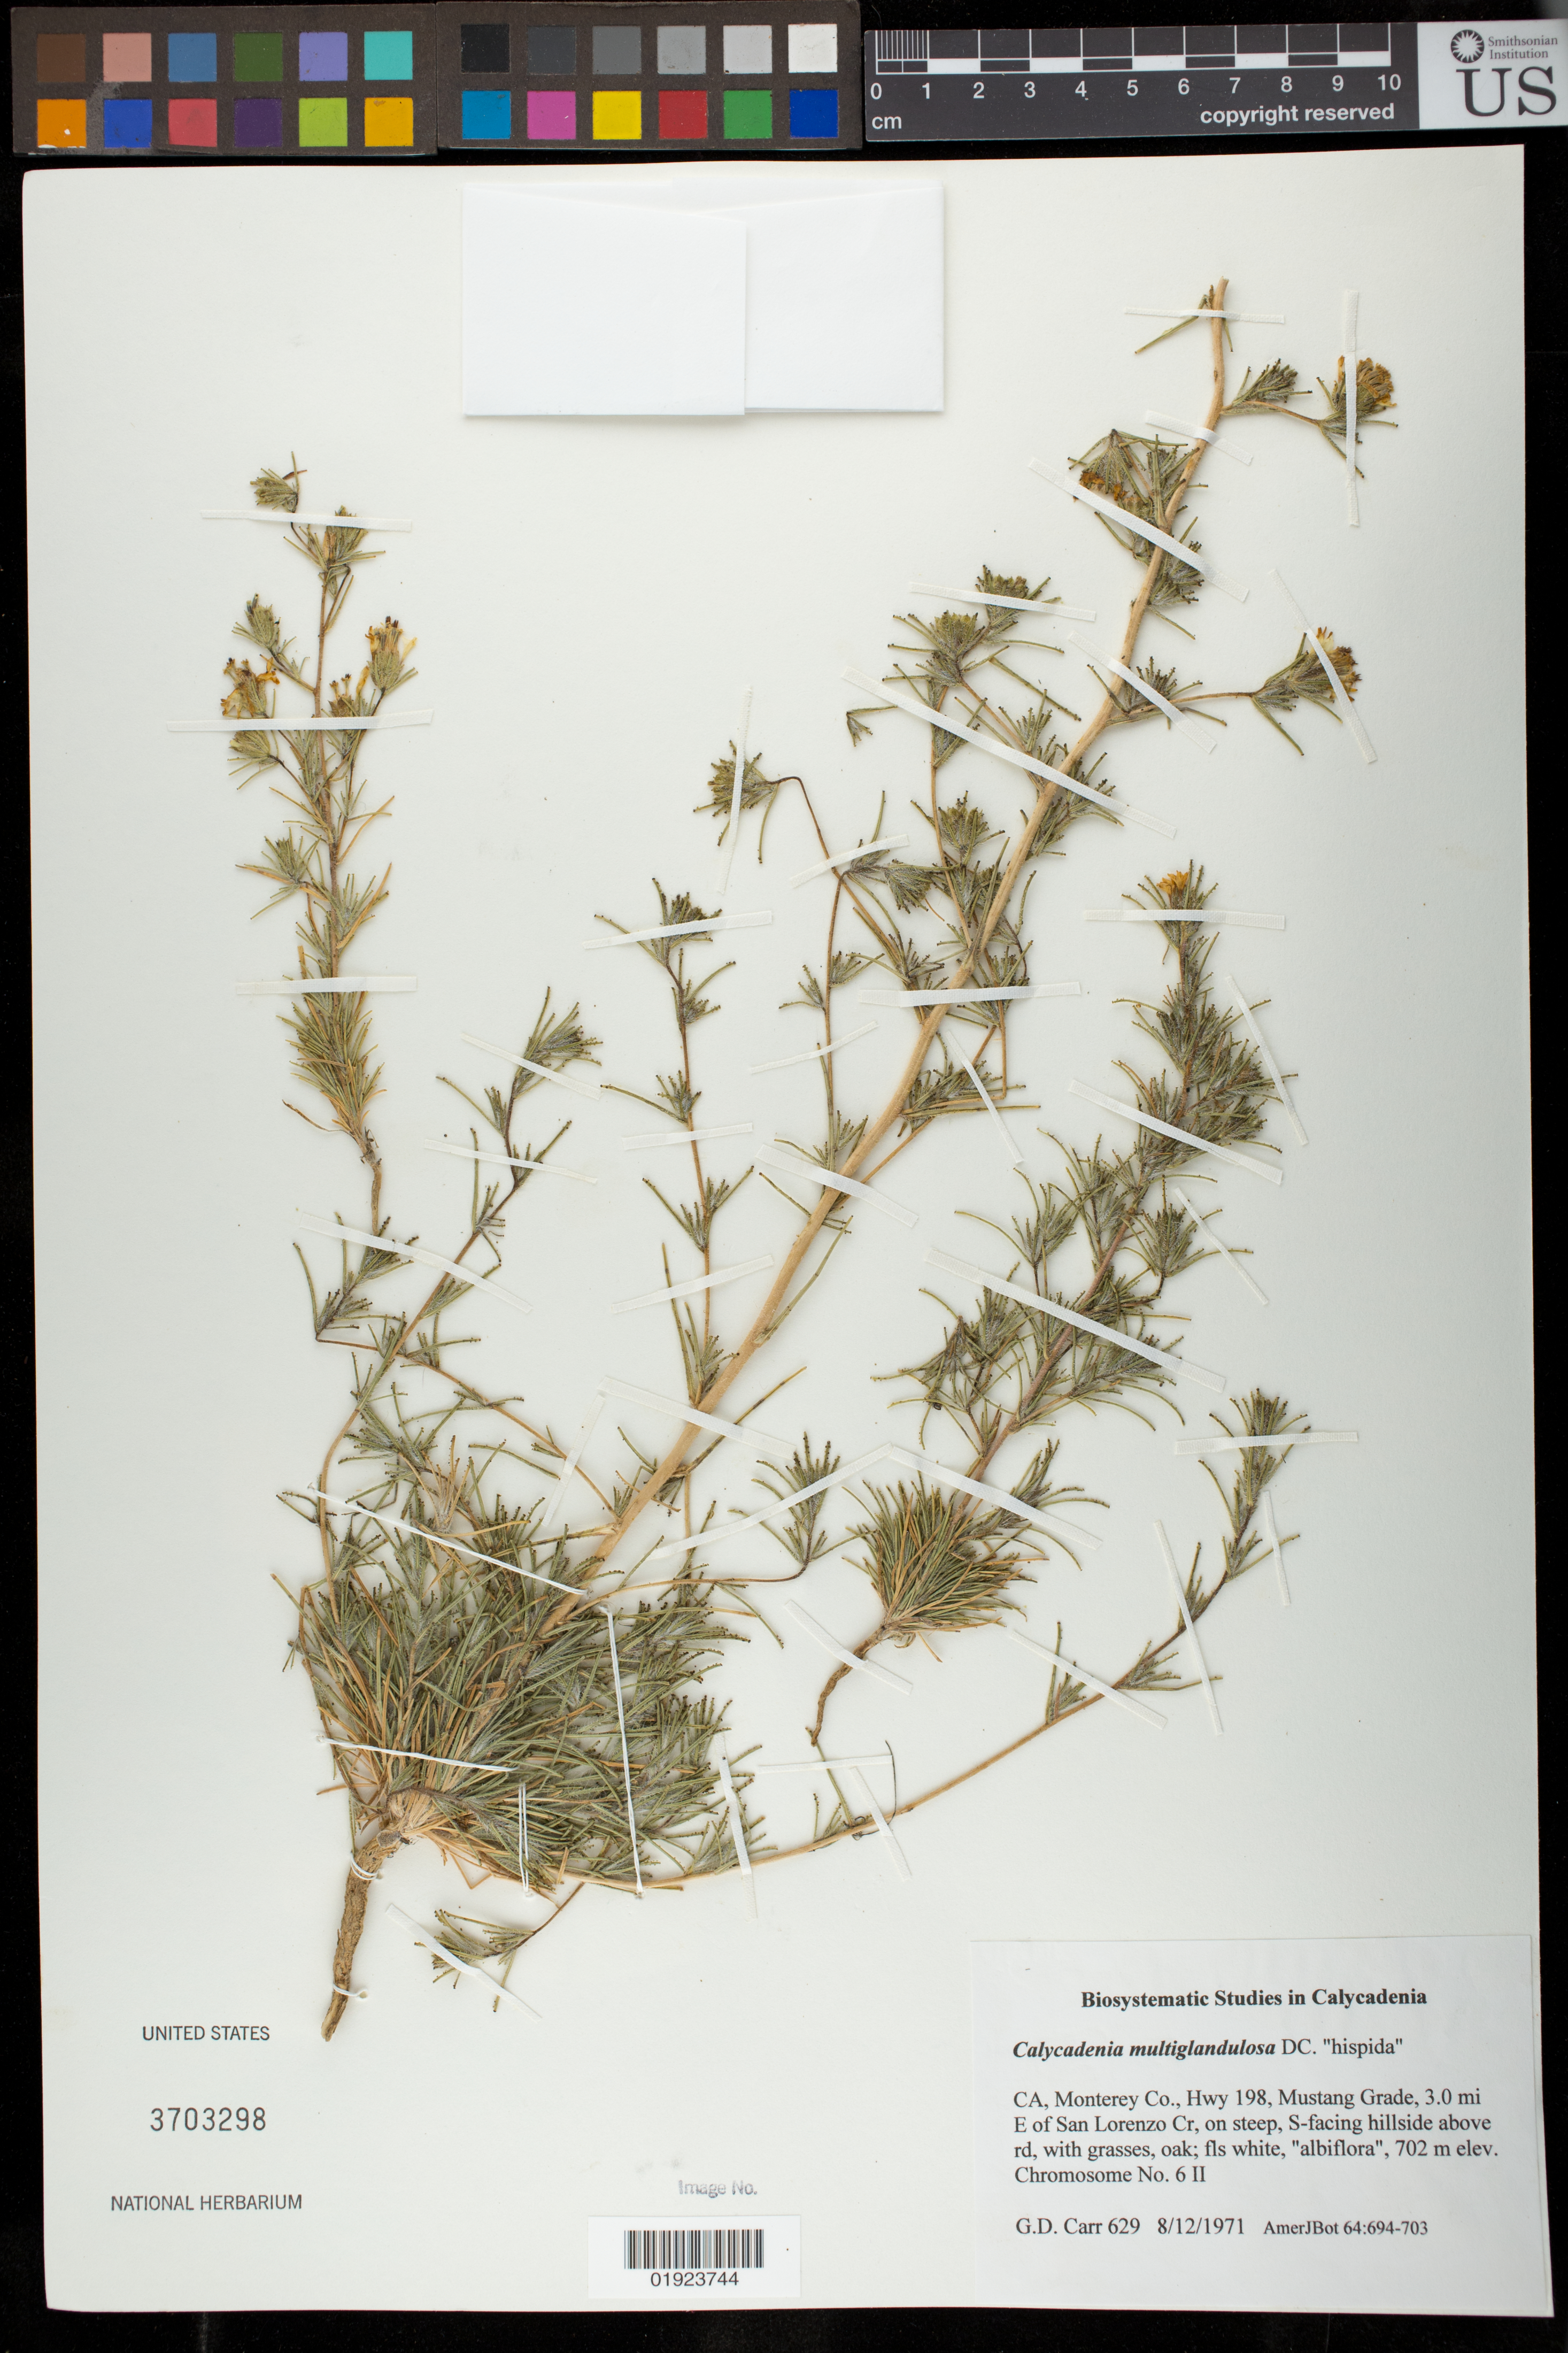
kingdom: Plantae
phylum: Tracheophyta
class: Magnoliopsida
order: Asterales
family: Asteraceae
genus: Calycadenia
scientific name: Calycadenia multiglandulosa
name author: DC.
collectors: G. Carr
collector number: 629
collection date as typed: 8/12/1971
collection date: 1971-08-12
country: United States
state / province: California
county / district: Monterey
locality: Hwy 198, Mustang Grade, 3.0 mi E of San Lorenzo Cr, S-facing hillside above road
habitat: on steep hillside with grasses, oak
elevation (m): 702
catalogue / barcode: US 3703298